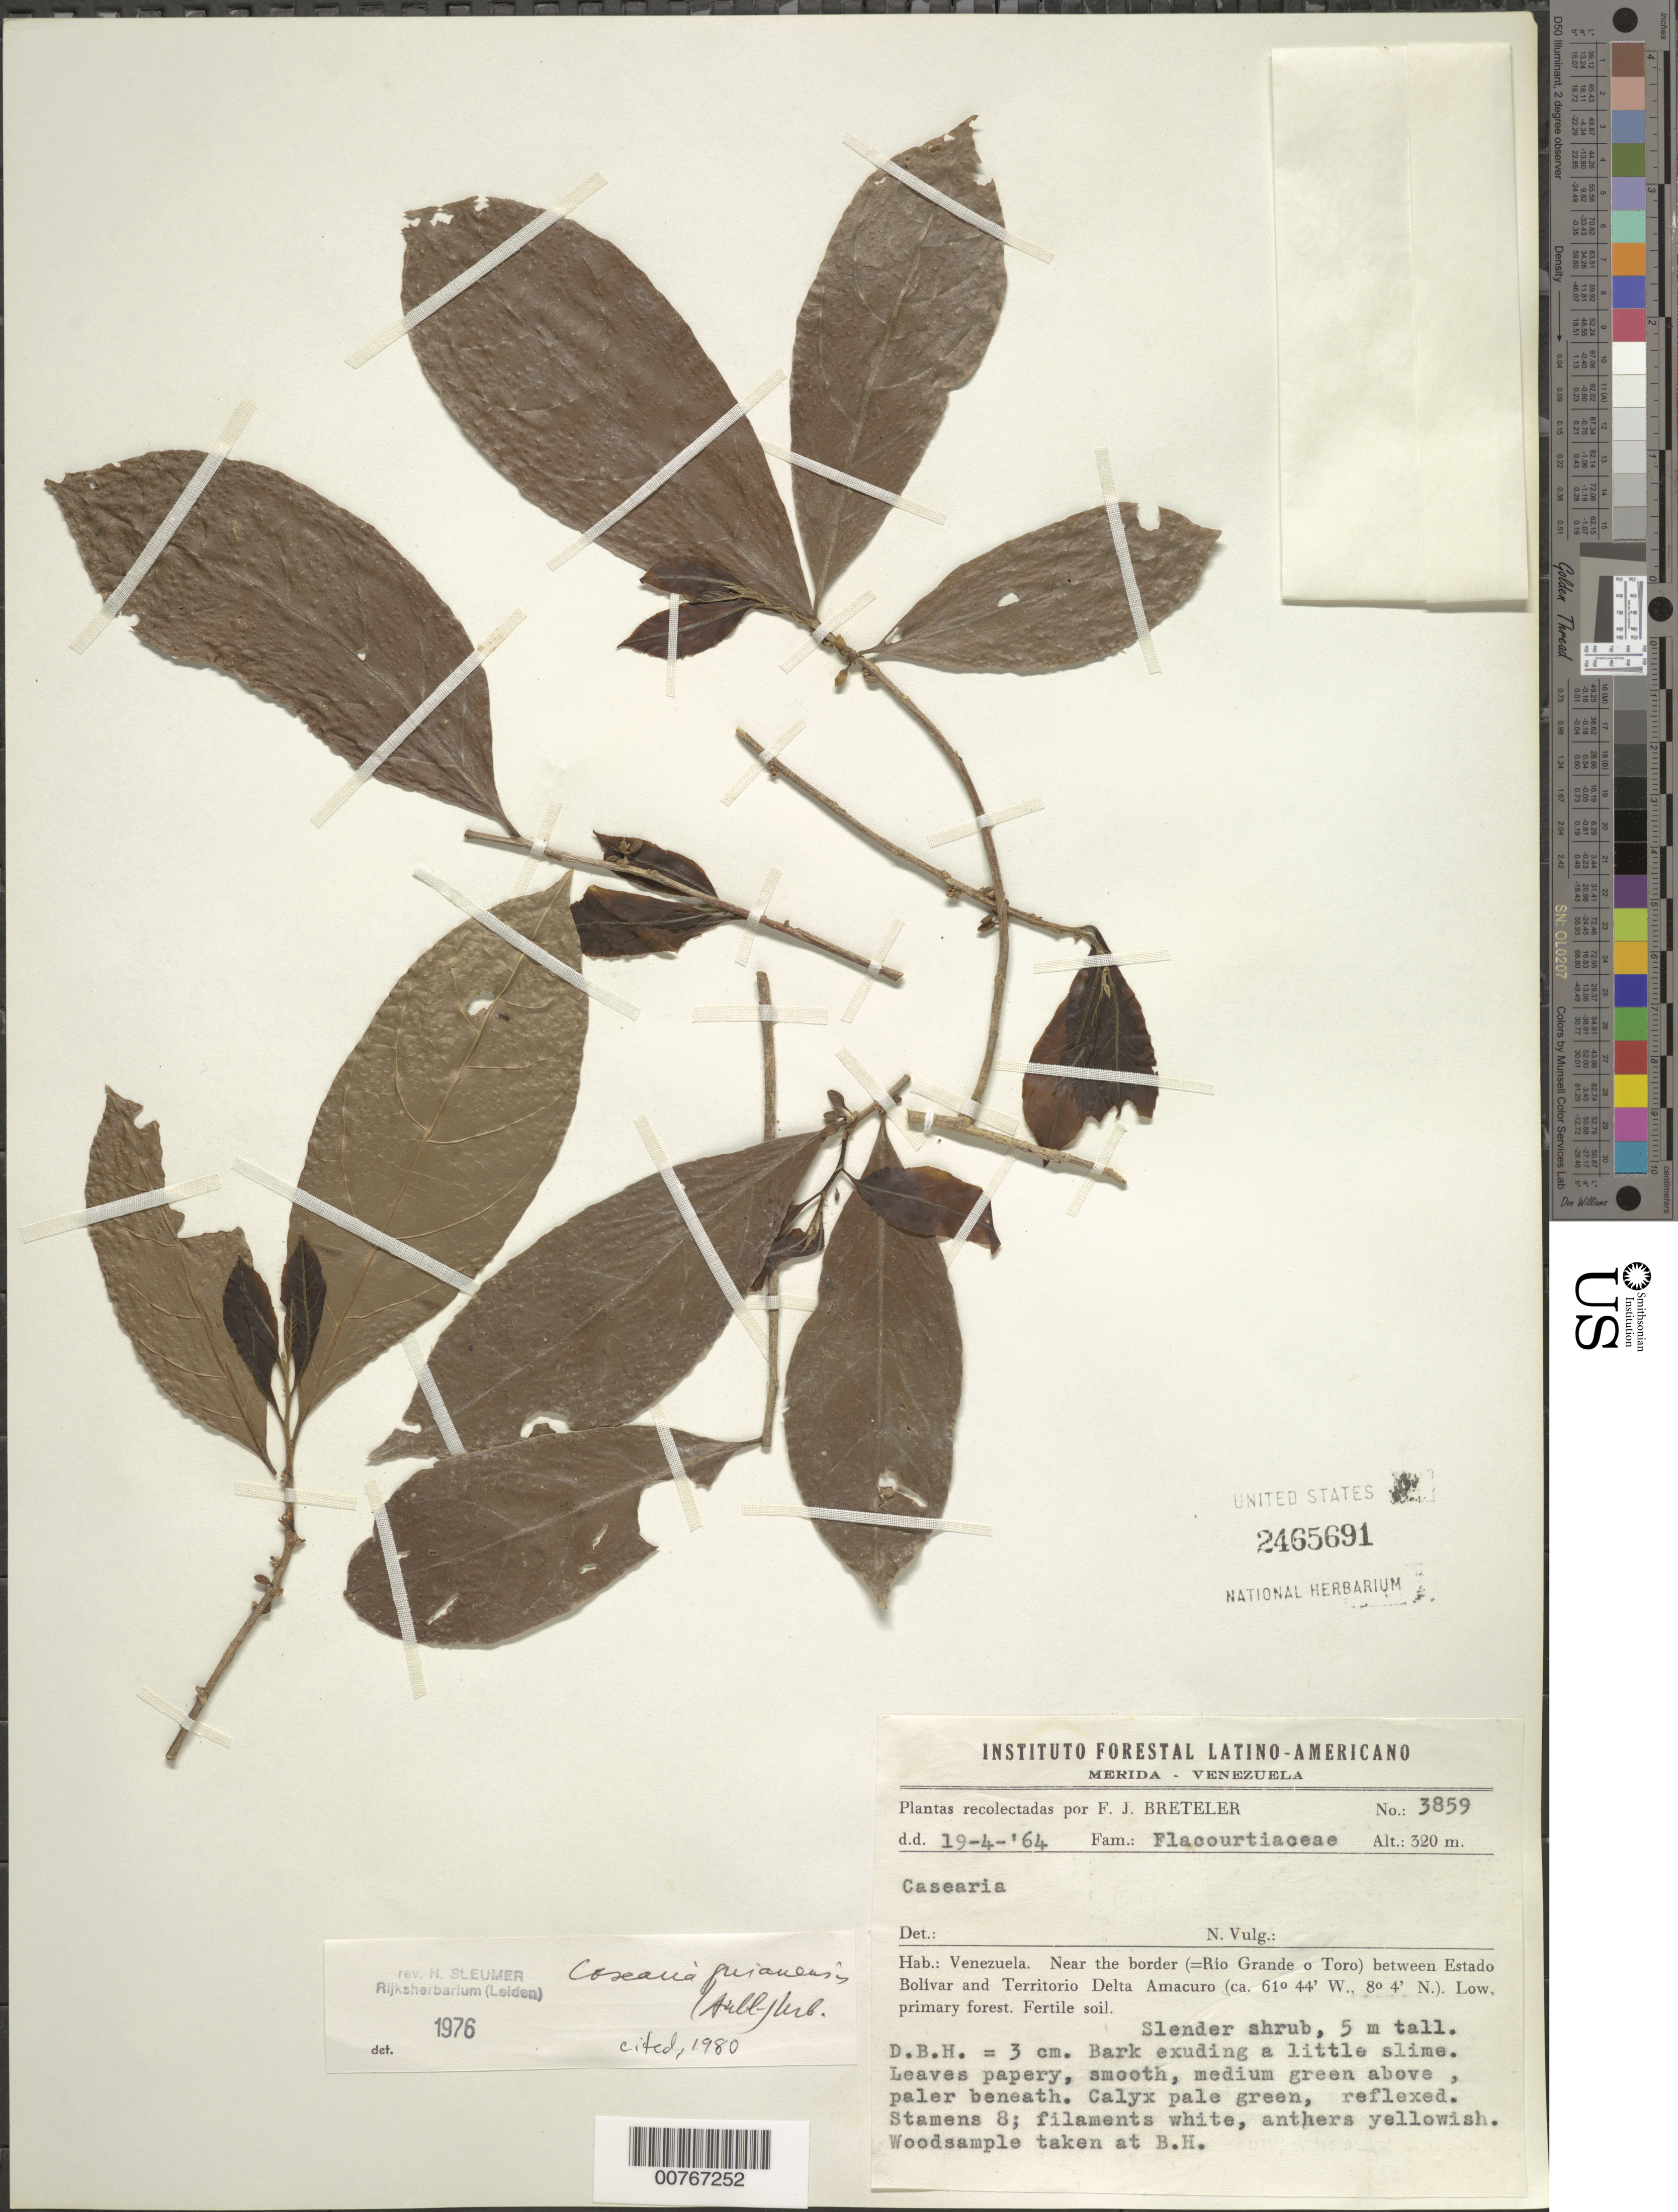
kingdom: Plantae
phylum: Tracheophyta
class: Magnoliopsida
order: Malpighiales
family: Salicaceae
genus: Casearia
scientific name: Casearia guianensis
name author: (Aubl.) Urb.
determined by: Sleumer, H. O.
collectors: F. J. Breteler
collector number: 3859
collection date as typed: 19-Apr-64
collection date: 1964-04-19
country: Venezuela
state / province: Bolívar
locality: Río Grande o Toro, near border between Estado Bolívar and Territorío Delta Amacuro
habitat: Low, primary forest, fertile soil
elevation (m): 320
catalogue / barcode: US 2465691